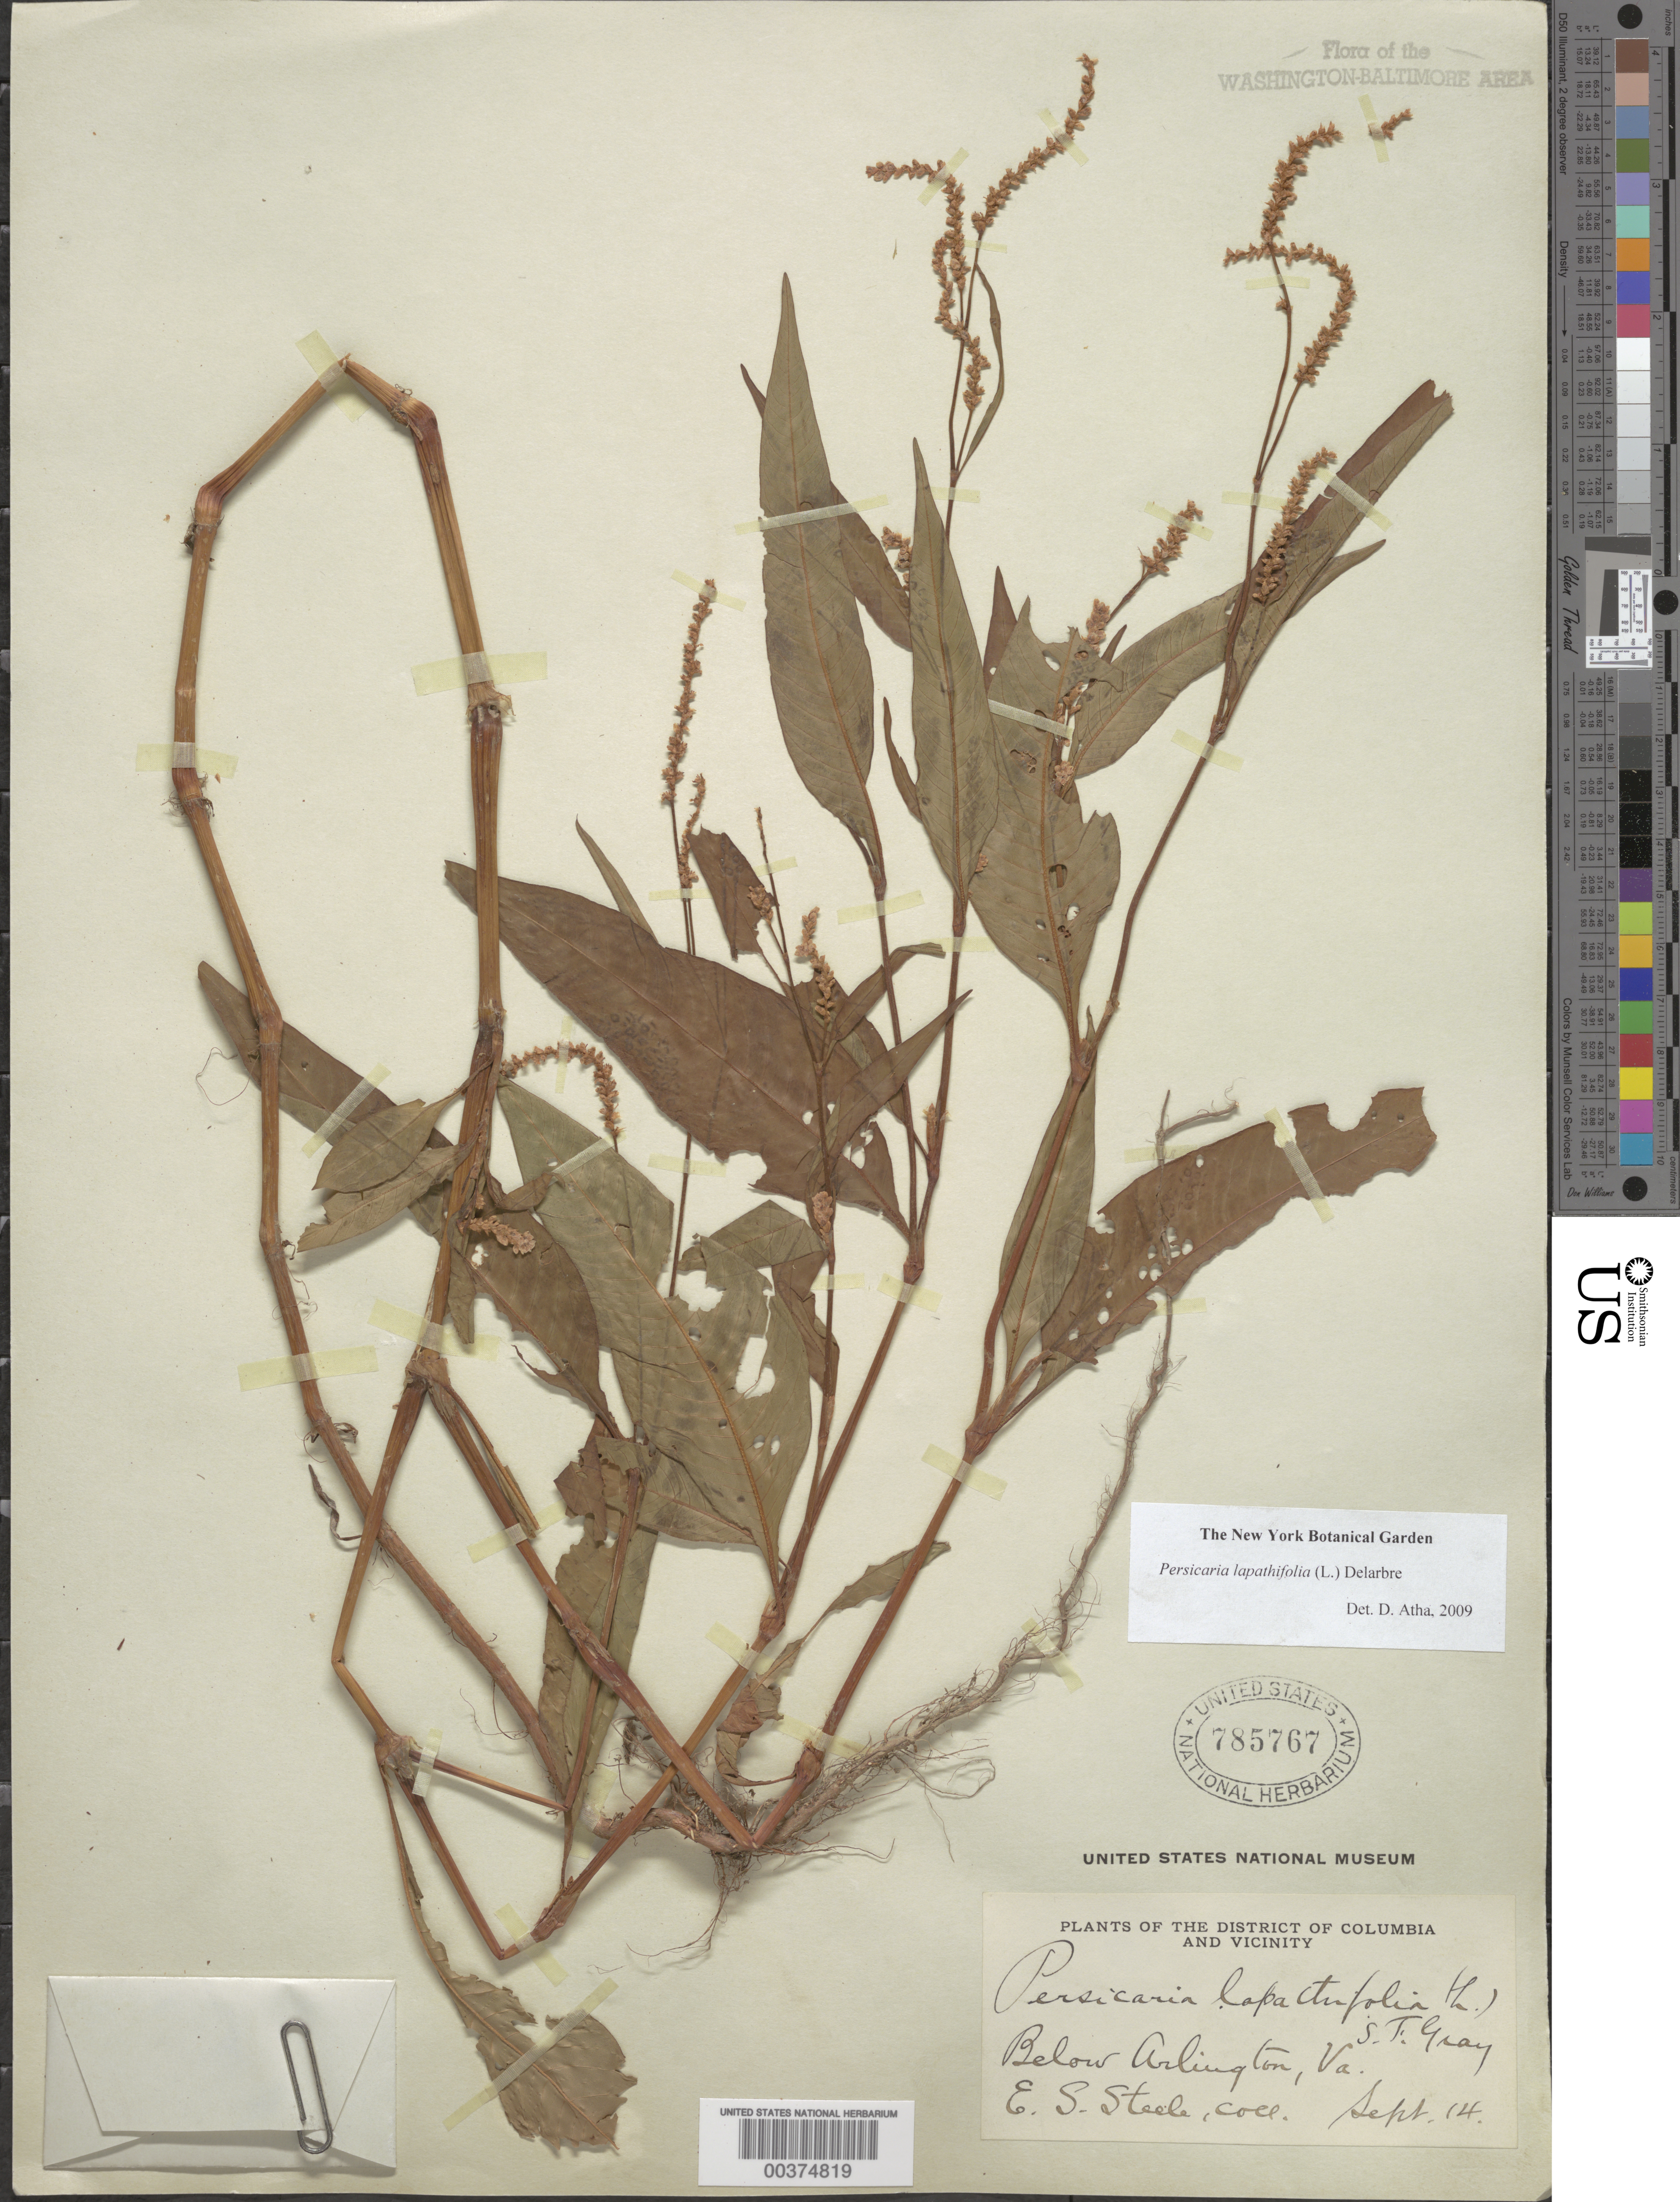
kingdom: Plantae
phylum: Tracheophyta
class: Magnoliopsida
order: Caryophyllales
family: Polygonaceae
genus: Persicaria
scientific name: Persicaria lapathifolia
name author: (L.) Delarbre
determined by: Atha, D. E.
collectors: E. Steele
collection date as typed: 14 Sep 1914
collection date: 1914-09-14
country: United States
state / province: Virginia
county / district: Arlington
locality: Arlington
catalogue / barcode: US 785767